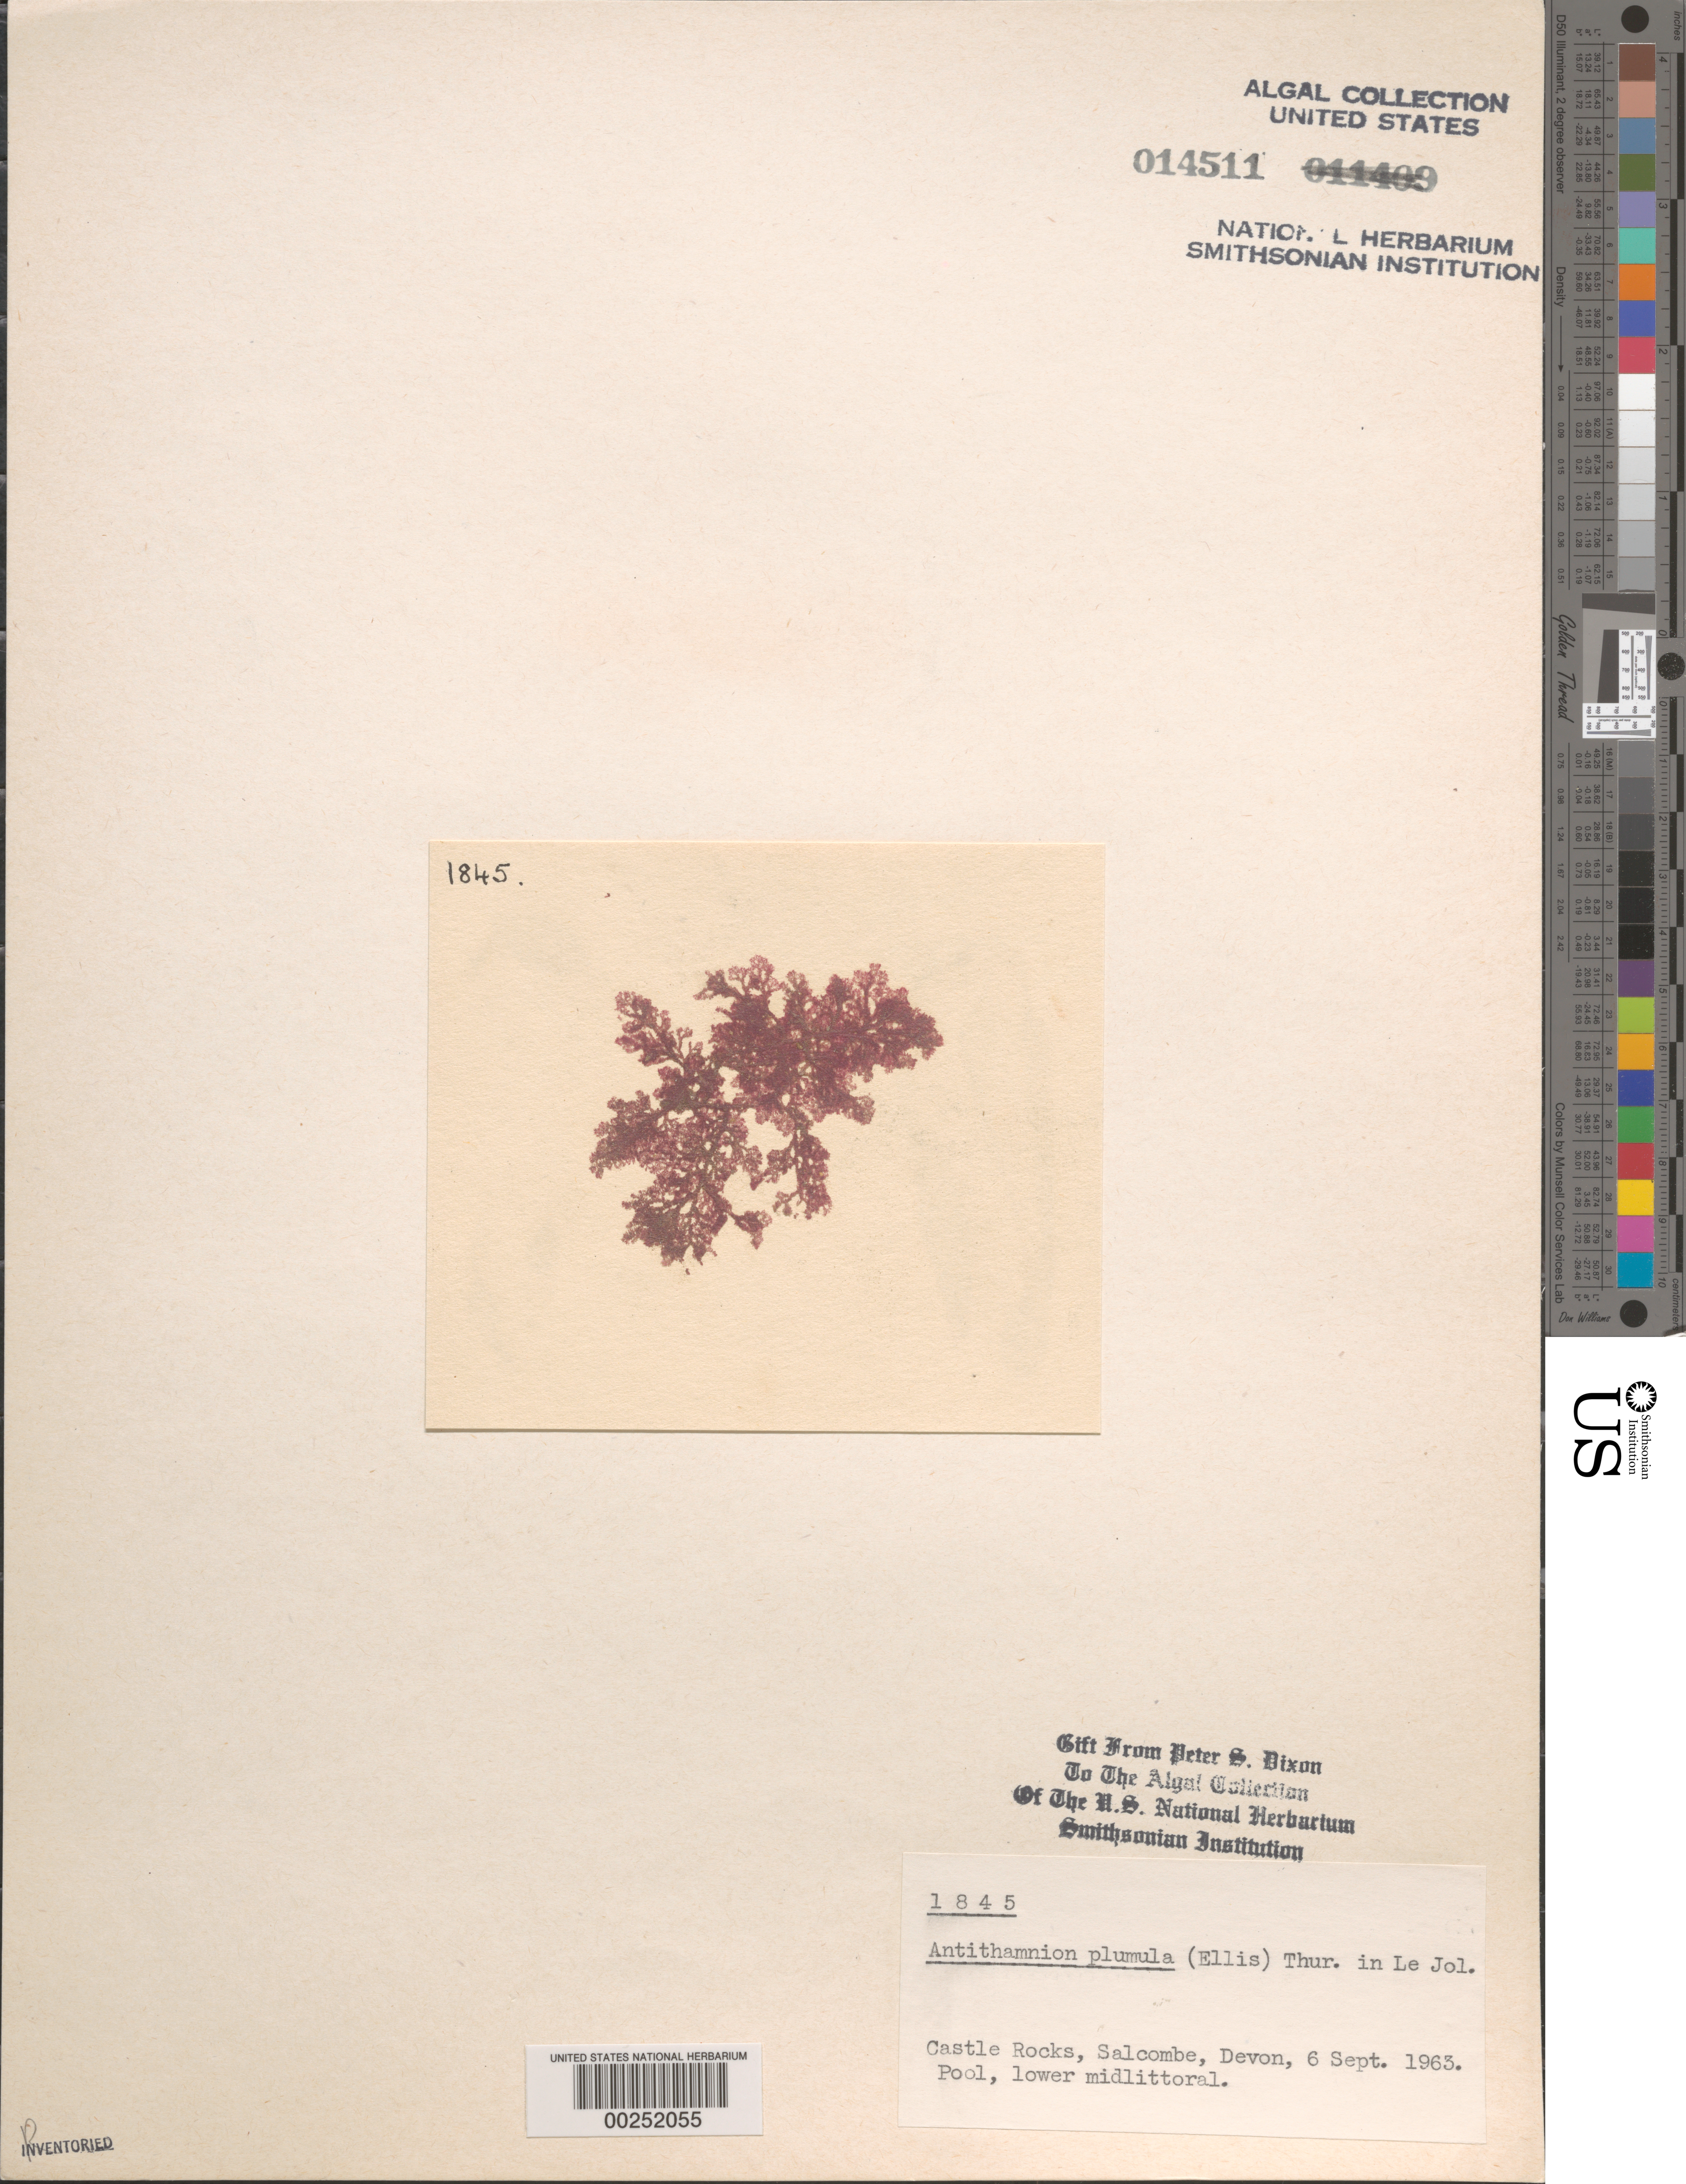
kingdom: Plantae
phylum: Rhodophyta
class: Florideophyceae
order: Ceramiales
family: Ceramiaceae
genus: Pterothamnion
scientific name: Pterothamnion plumula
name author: (J. Ellis) Näg.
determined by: Algae name updating Project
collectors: P. S. Dixon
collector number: PSD 1845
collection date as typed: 06 Sep 1963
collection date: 1963-09-06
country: United Kingdom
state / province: England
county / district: Devon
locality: Castle Rocks, Salcombe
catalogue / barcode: US 14511